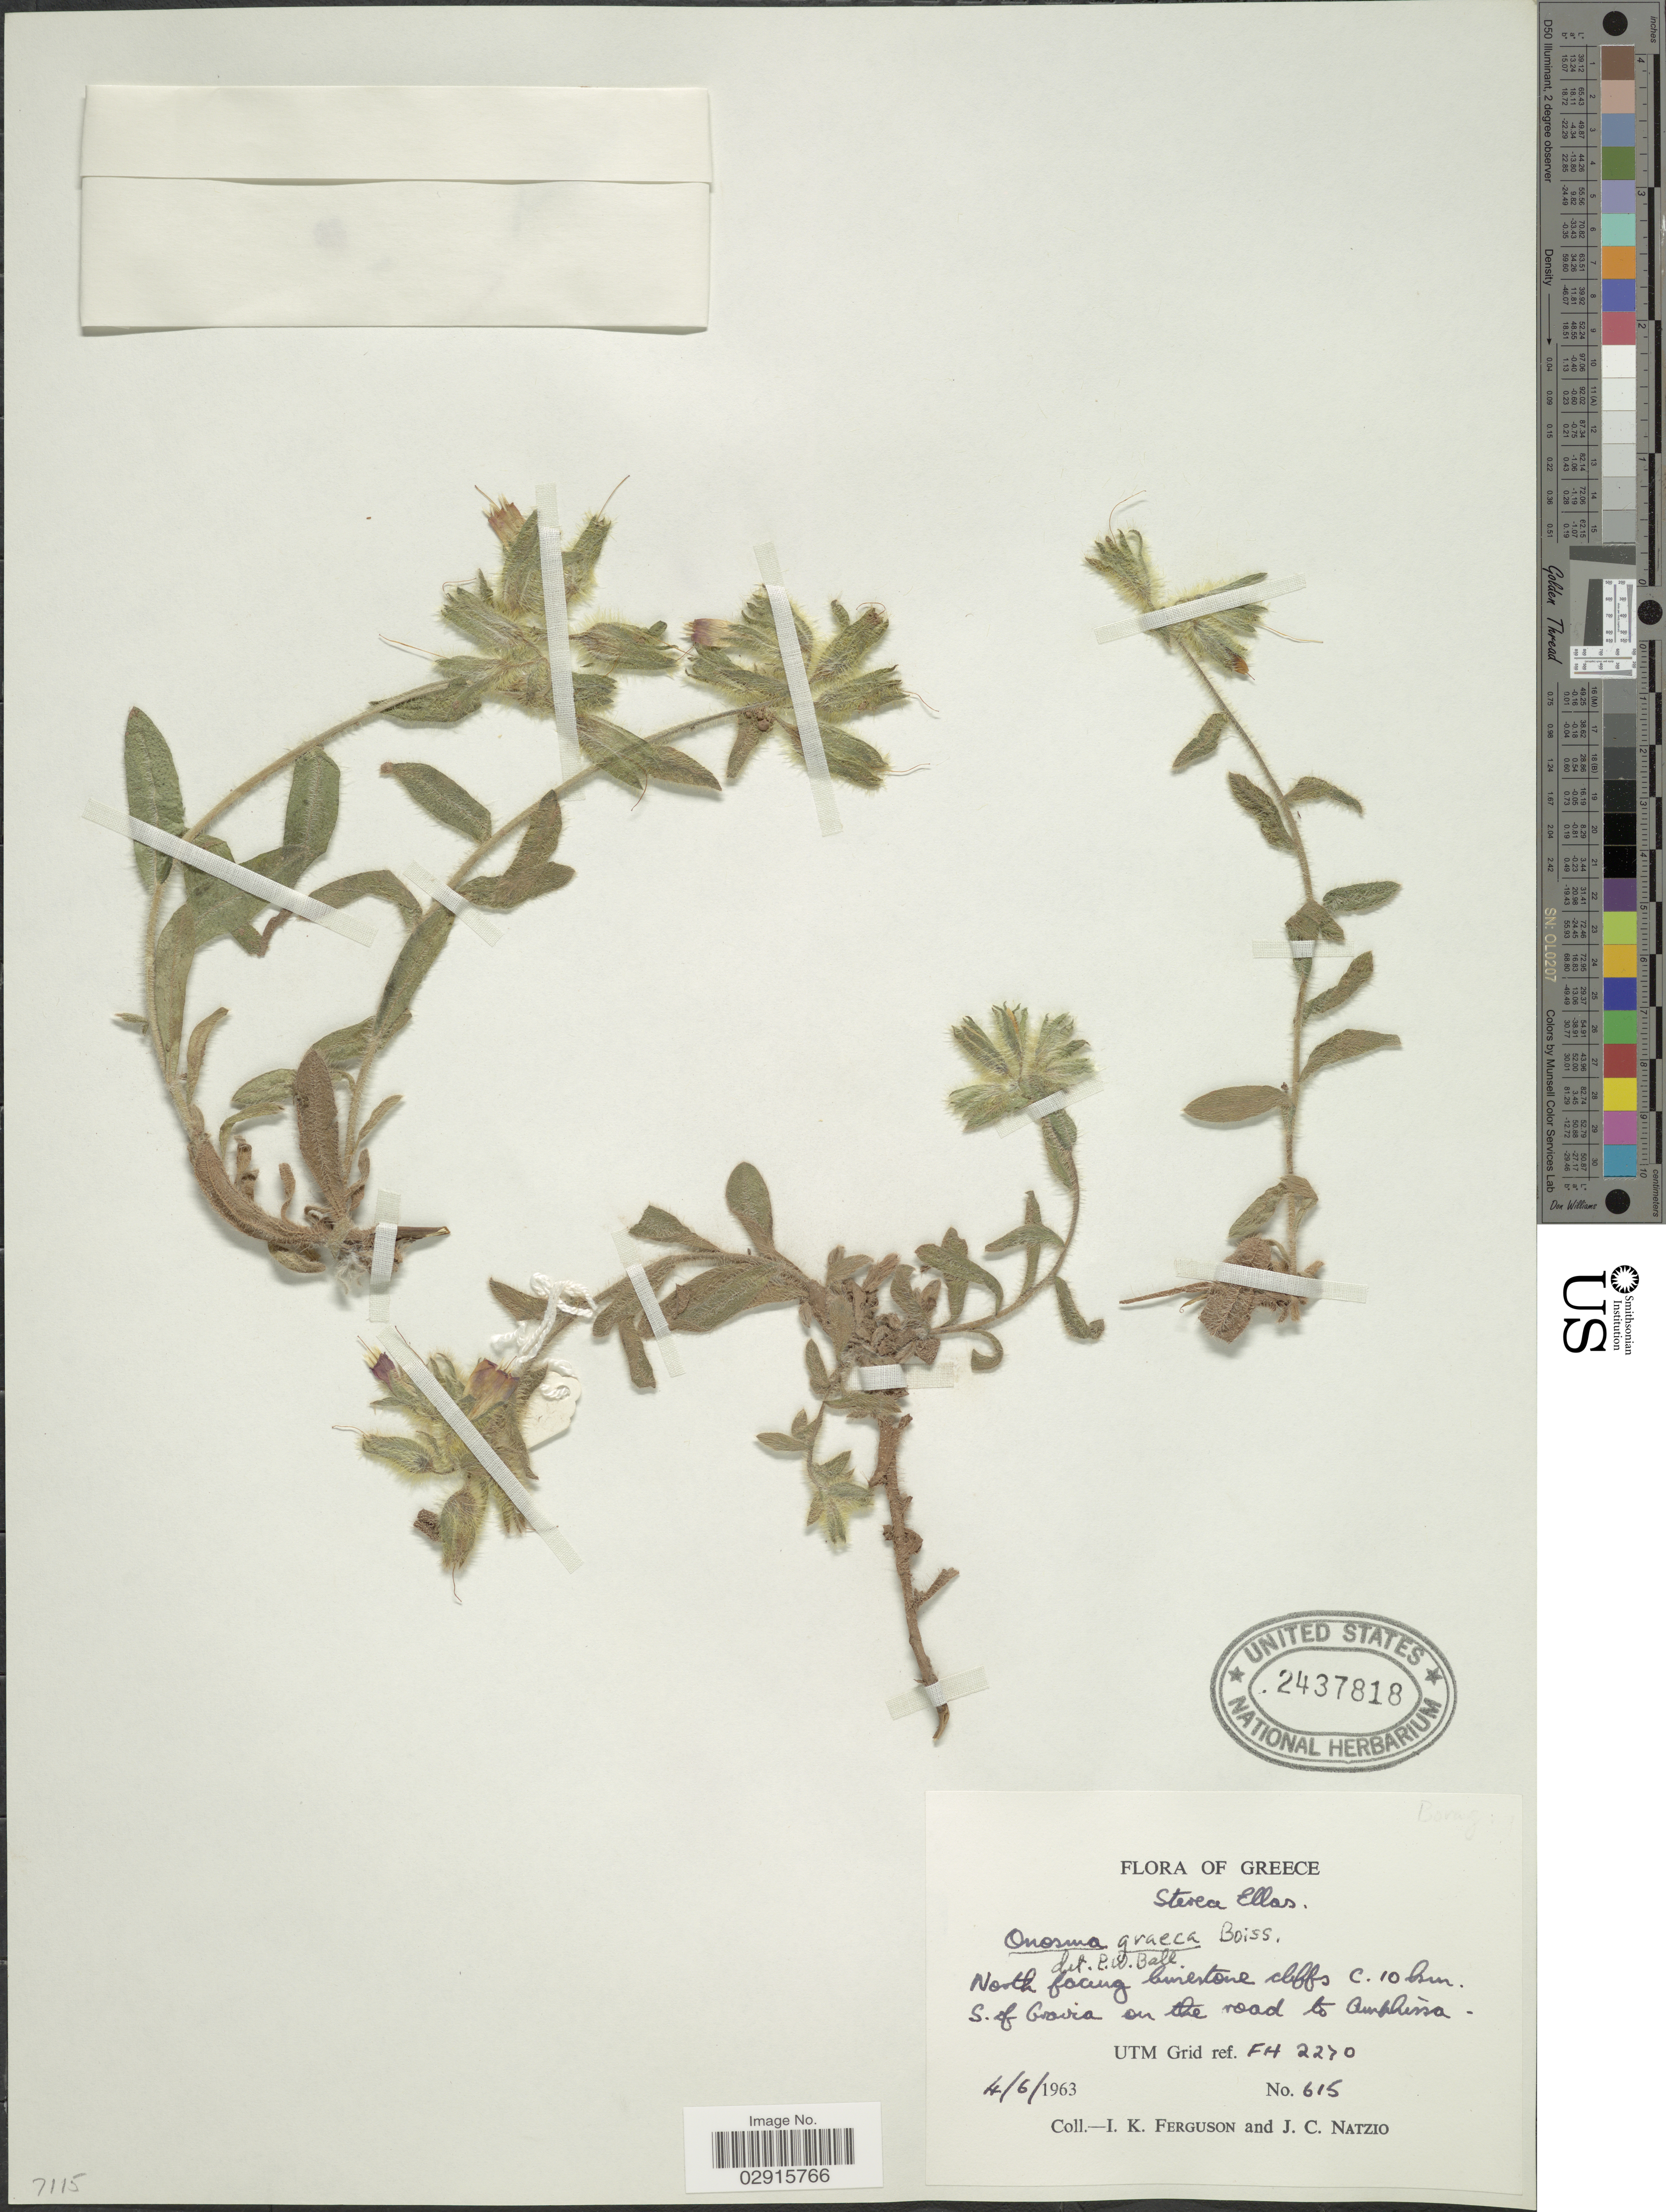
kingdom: Plantae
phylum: Tracheophyta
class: Magnoliopsida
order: Boraginales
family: Boraginaceae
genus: Onosma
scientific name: Onosma graeca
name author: Boiss.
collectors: I. K. Ferguson & J. Natzio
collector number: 615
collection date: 1963-06-04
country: Greece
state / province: Central Greece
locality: North facing limestone cliffs c. 10 km. S. of Gravia on the road to Amphissa. UTM Grid ref. FH 2270.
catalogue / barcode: US 2437818